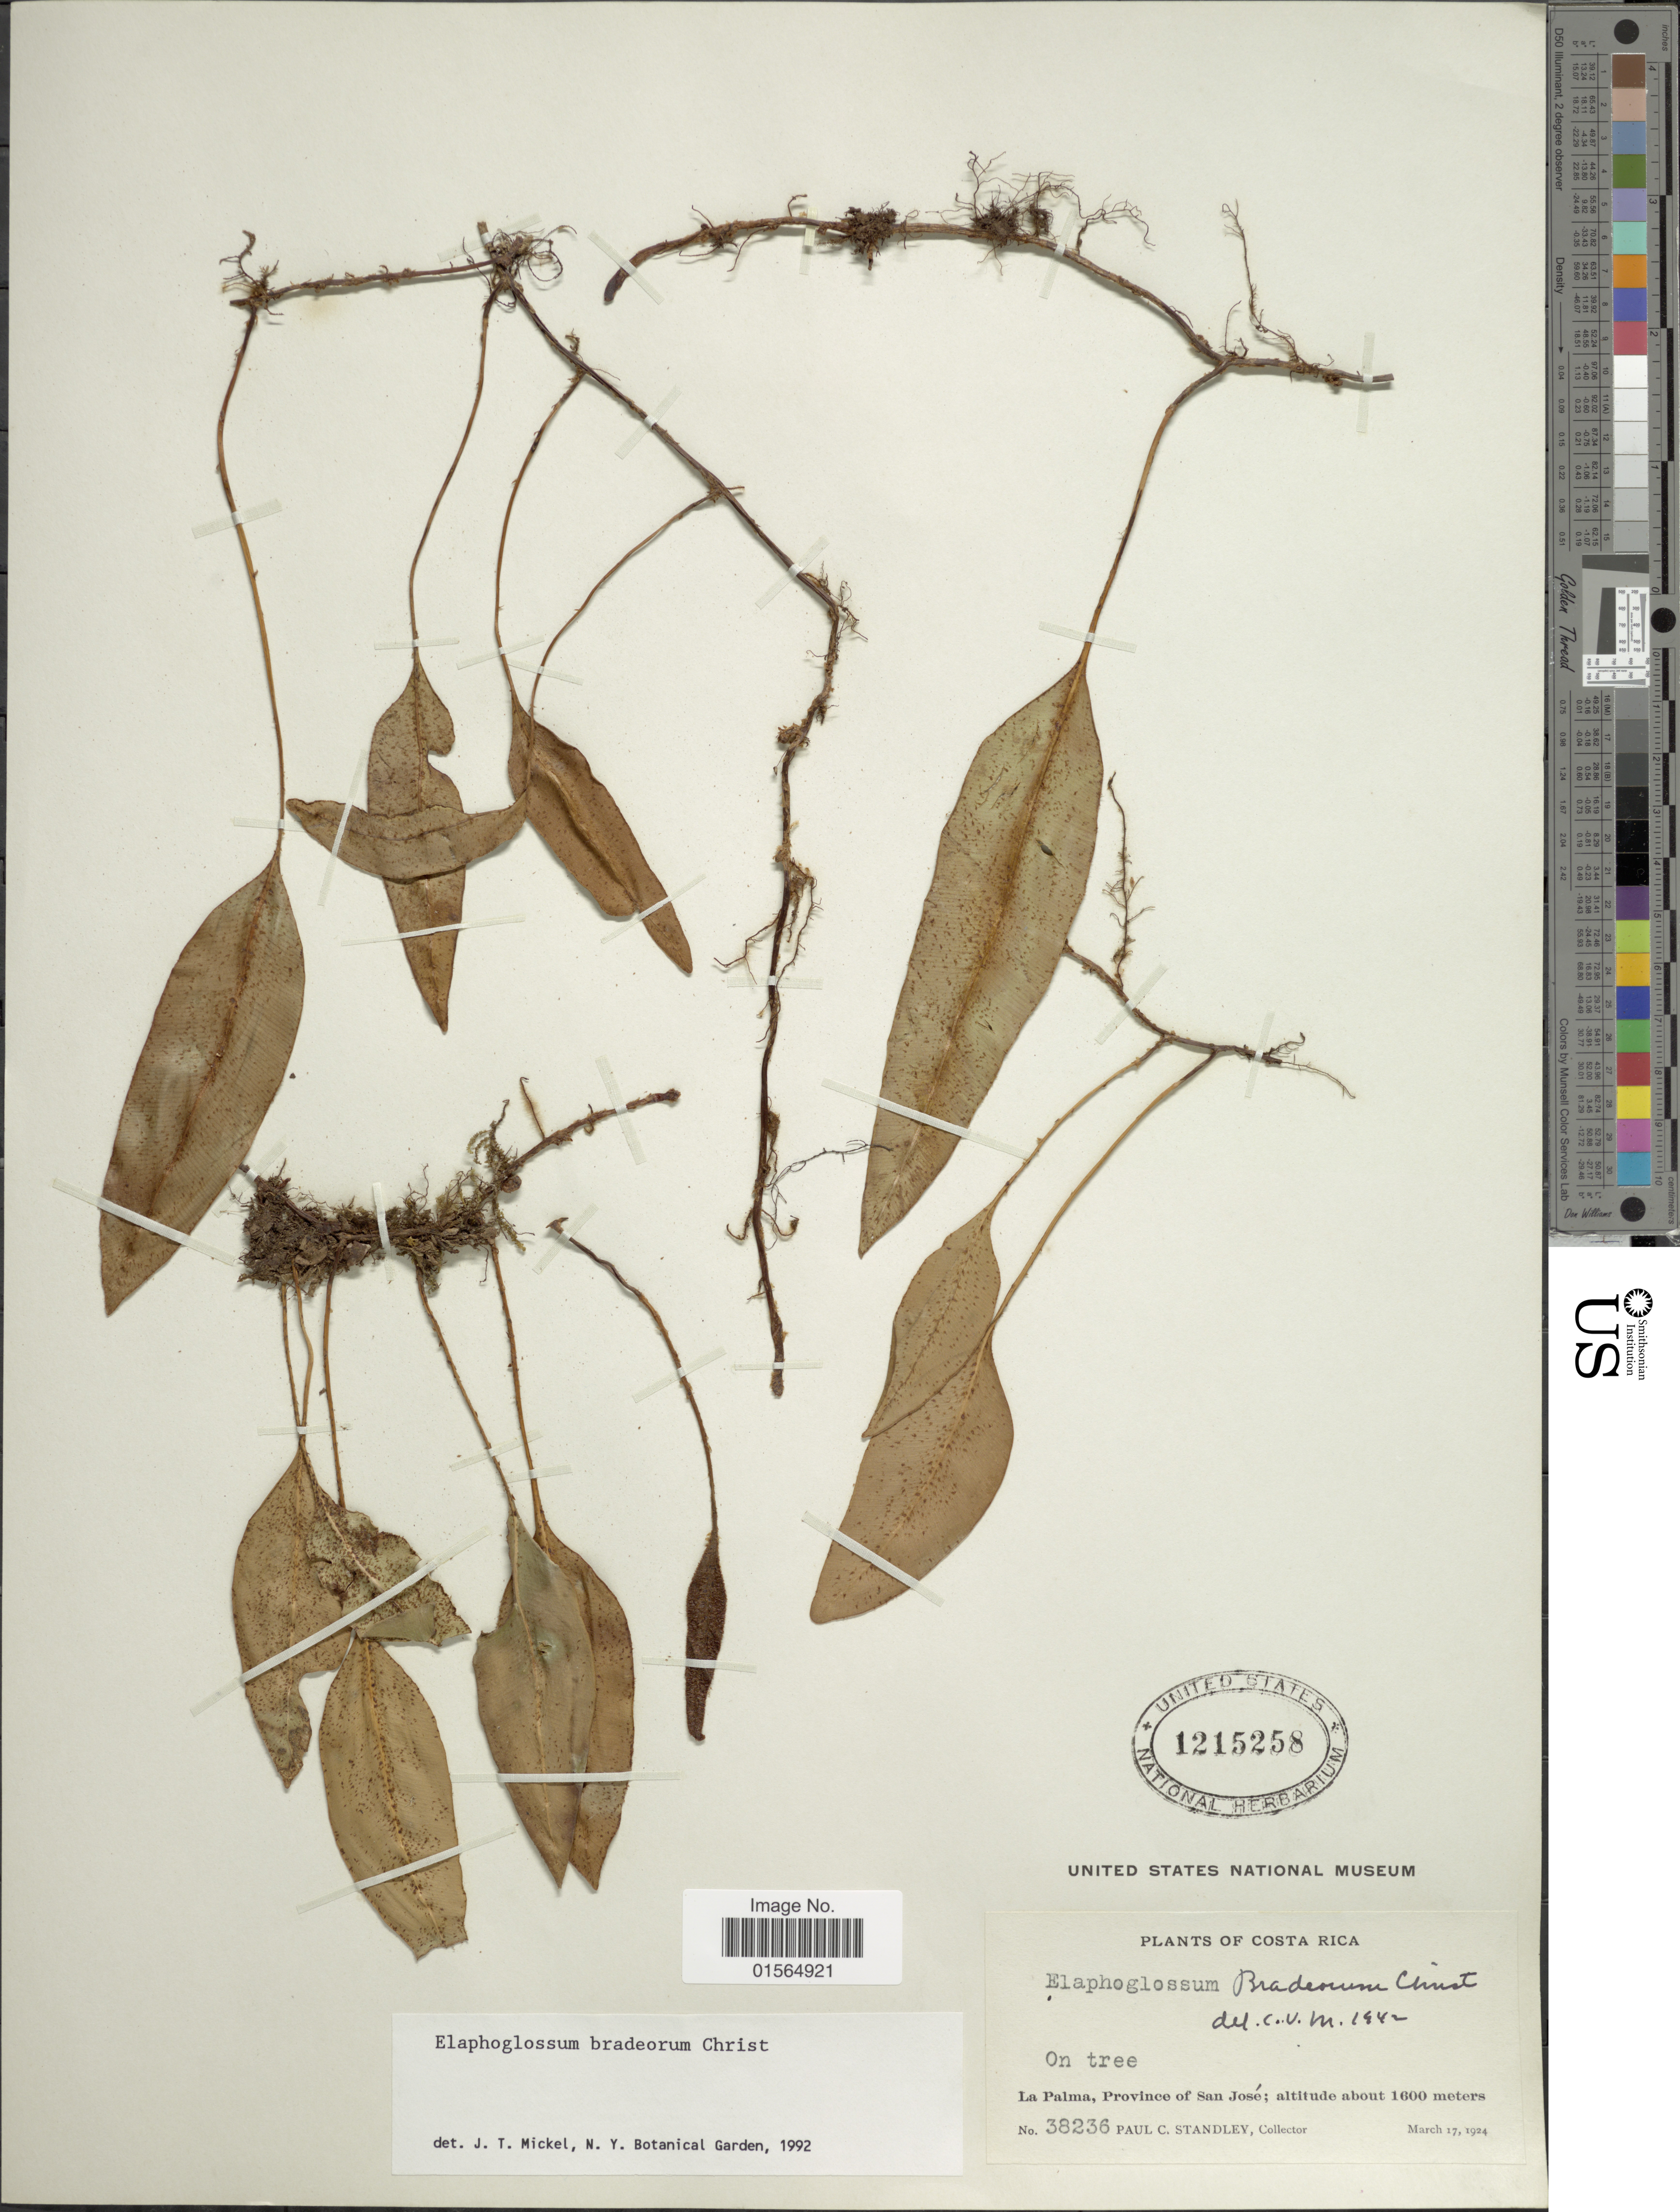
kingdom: Plantae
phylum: Tracheophyta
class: Polypodiopsida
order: Polypodiales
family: Dryopteridaceae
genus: Elaphoglossum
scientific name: Elaphoglossum proximum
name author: (J. Bommer) Christ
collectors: P. C. Standley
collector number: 38236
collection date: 1924-03-17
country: Costa Rica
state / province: San José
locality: La Palma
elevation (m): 1600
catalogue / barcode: US 1215258